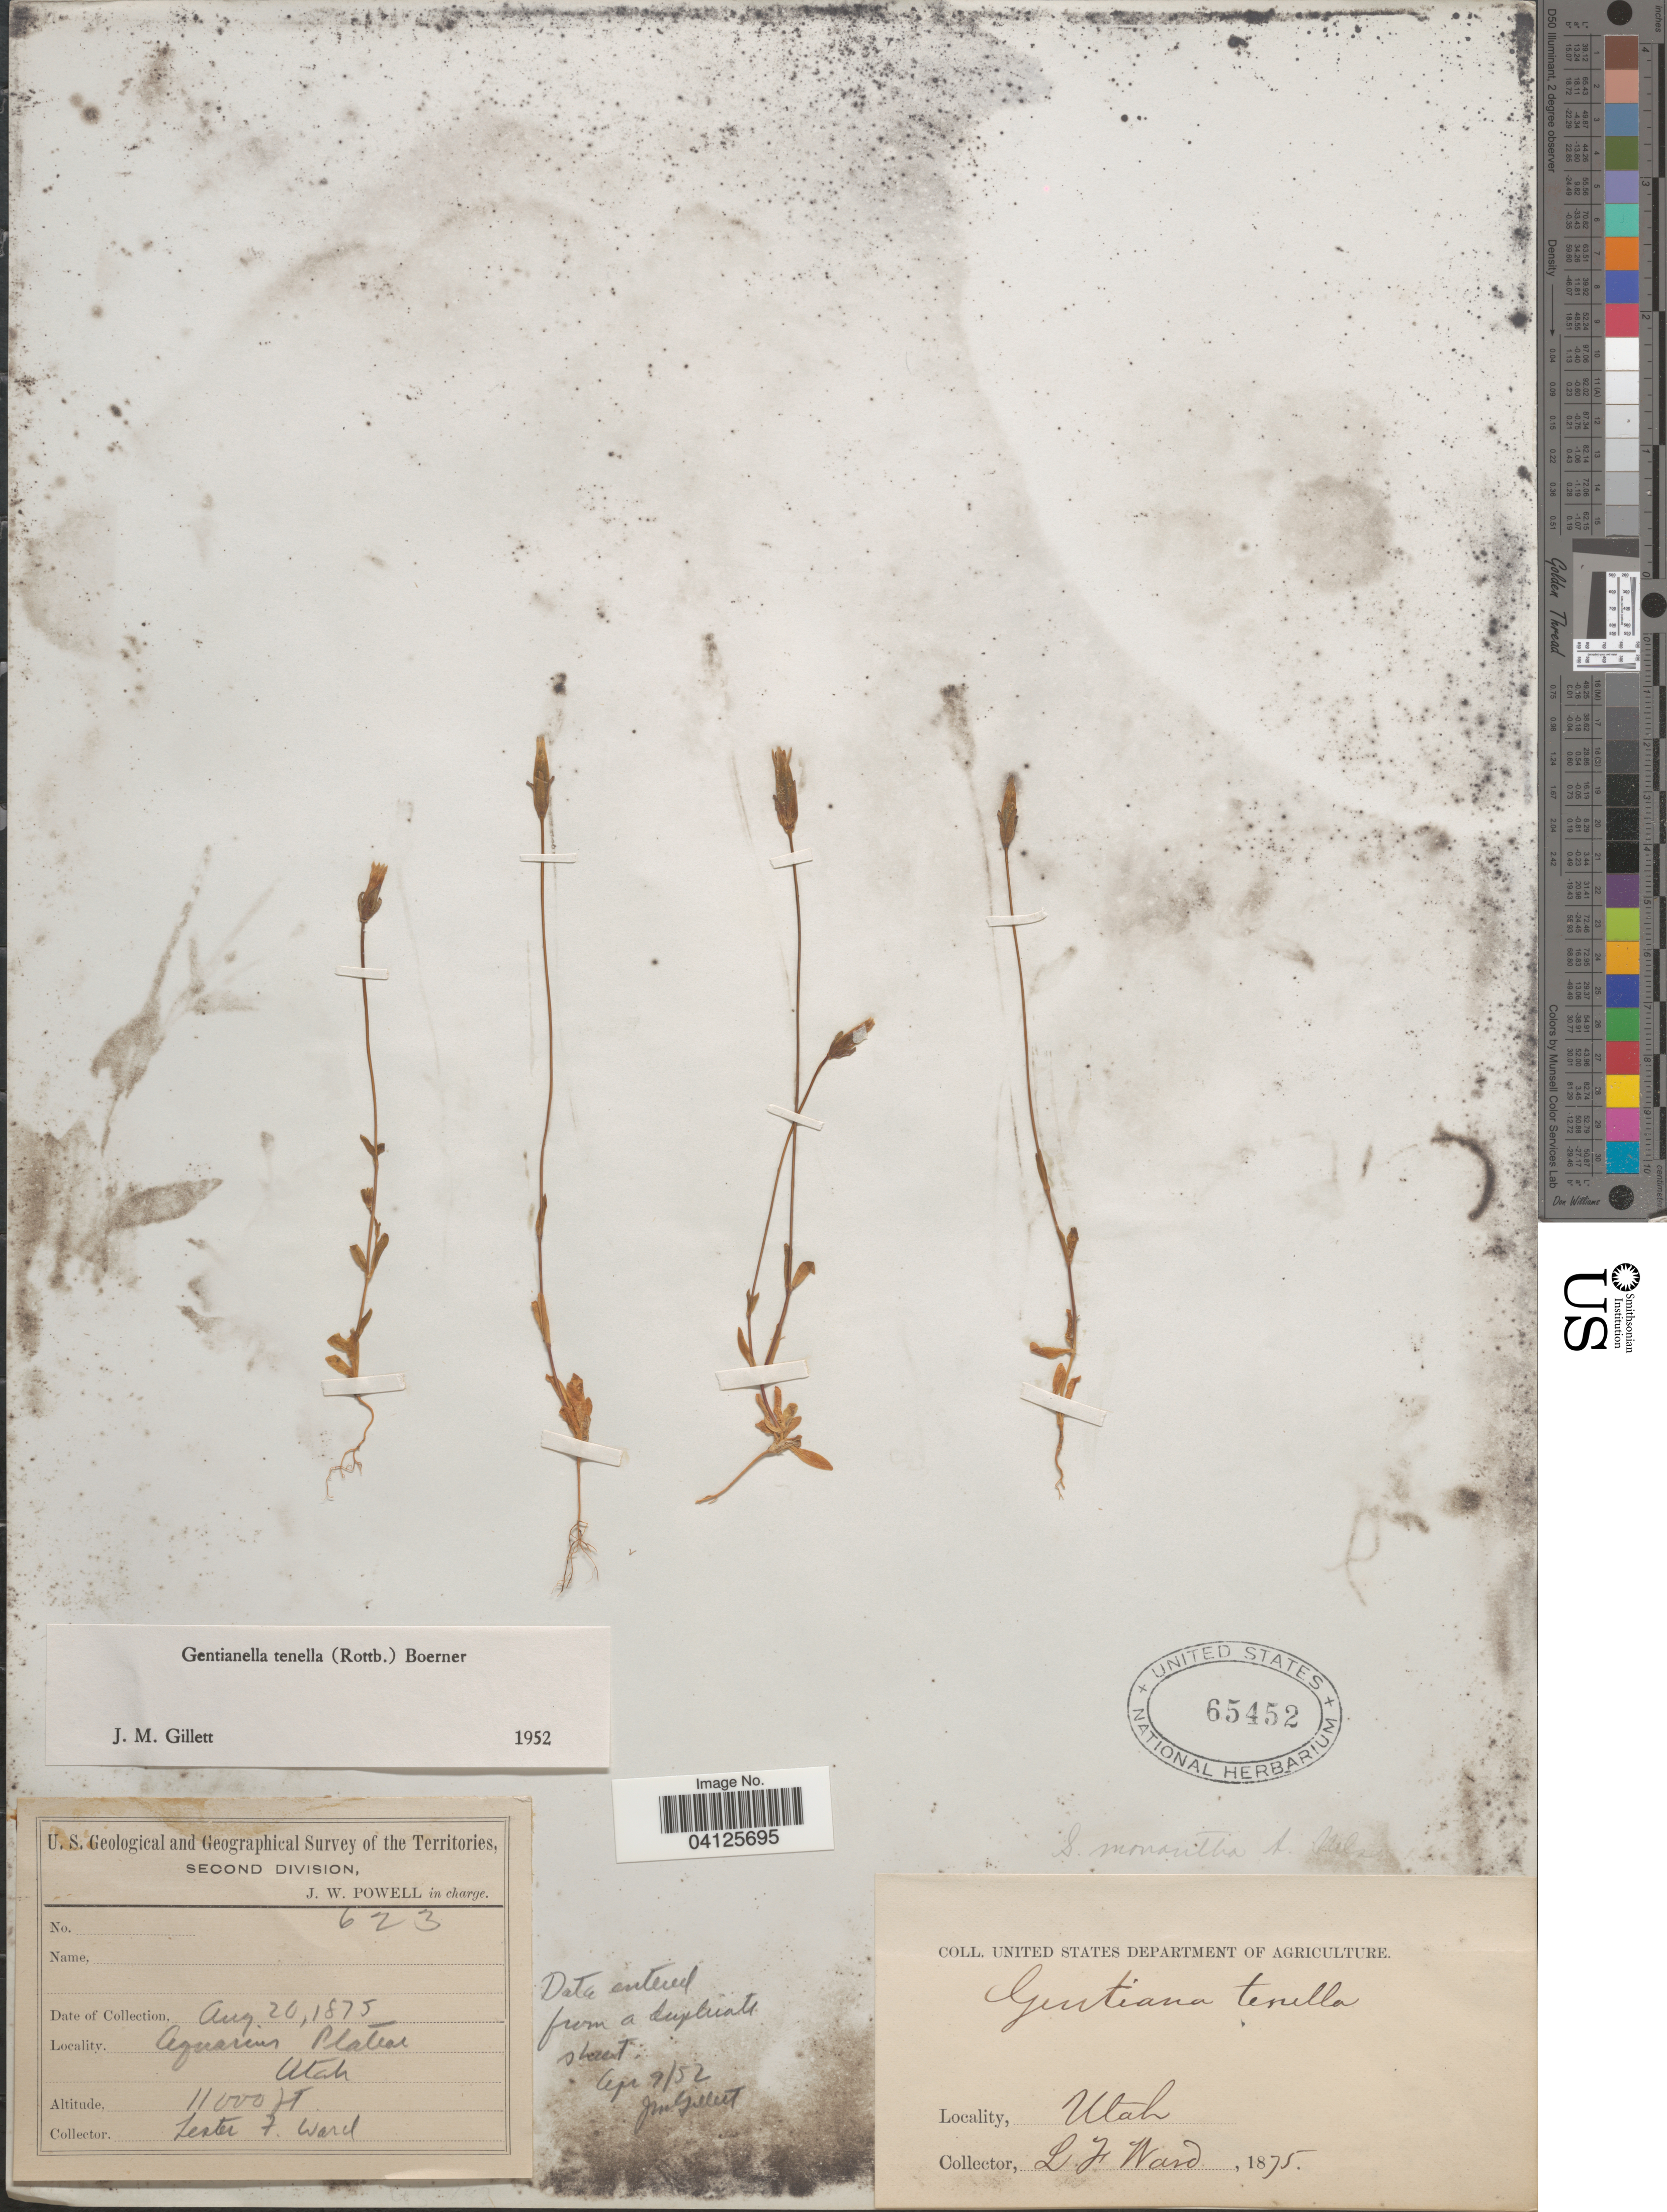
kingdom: Plantae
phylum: Tracheophyta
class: Magnoliopsida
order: Gentianales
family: Gentianaceae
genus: Gentianella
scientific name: Gentianella tenella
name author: (Rottb.) Börner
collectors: L. F. Ward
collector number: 623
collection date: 1875-08-26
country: United States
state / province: Utah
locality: U.S. Geological and Geographical Survey of the Territories, Second Division. Aquarius Plateau.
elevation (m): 3353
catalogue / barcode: US 65452